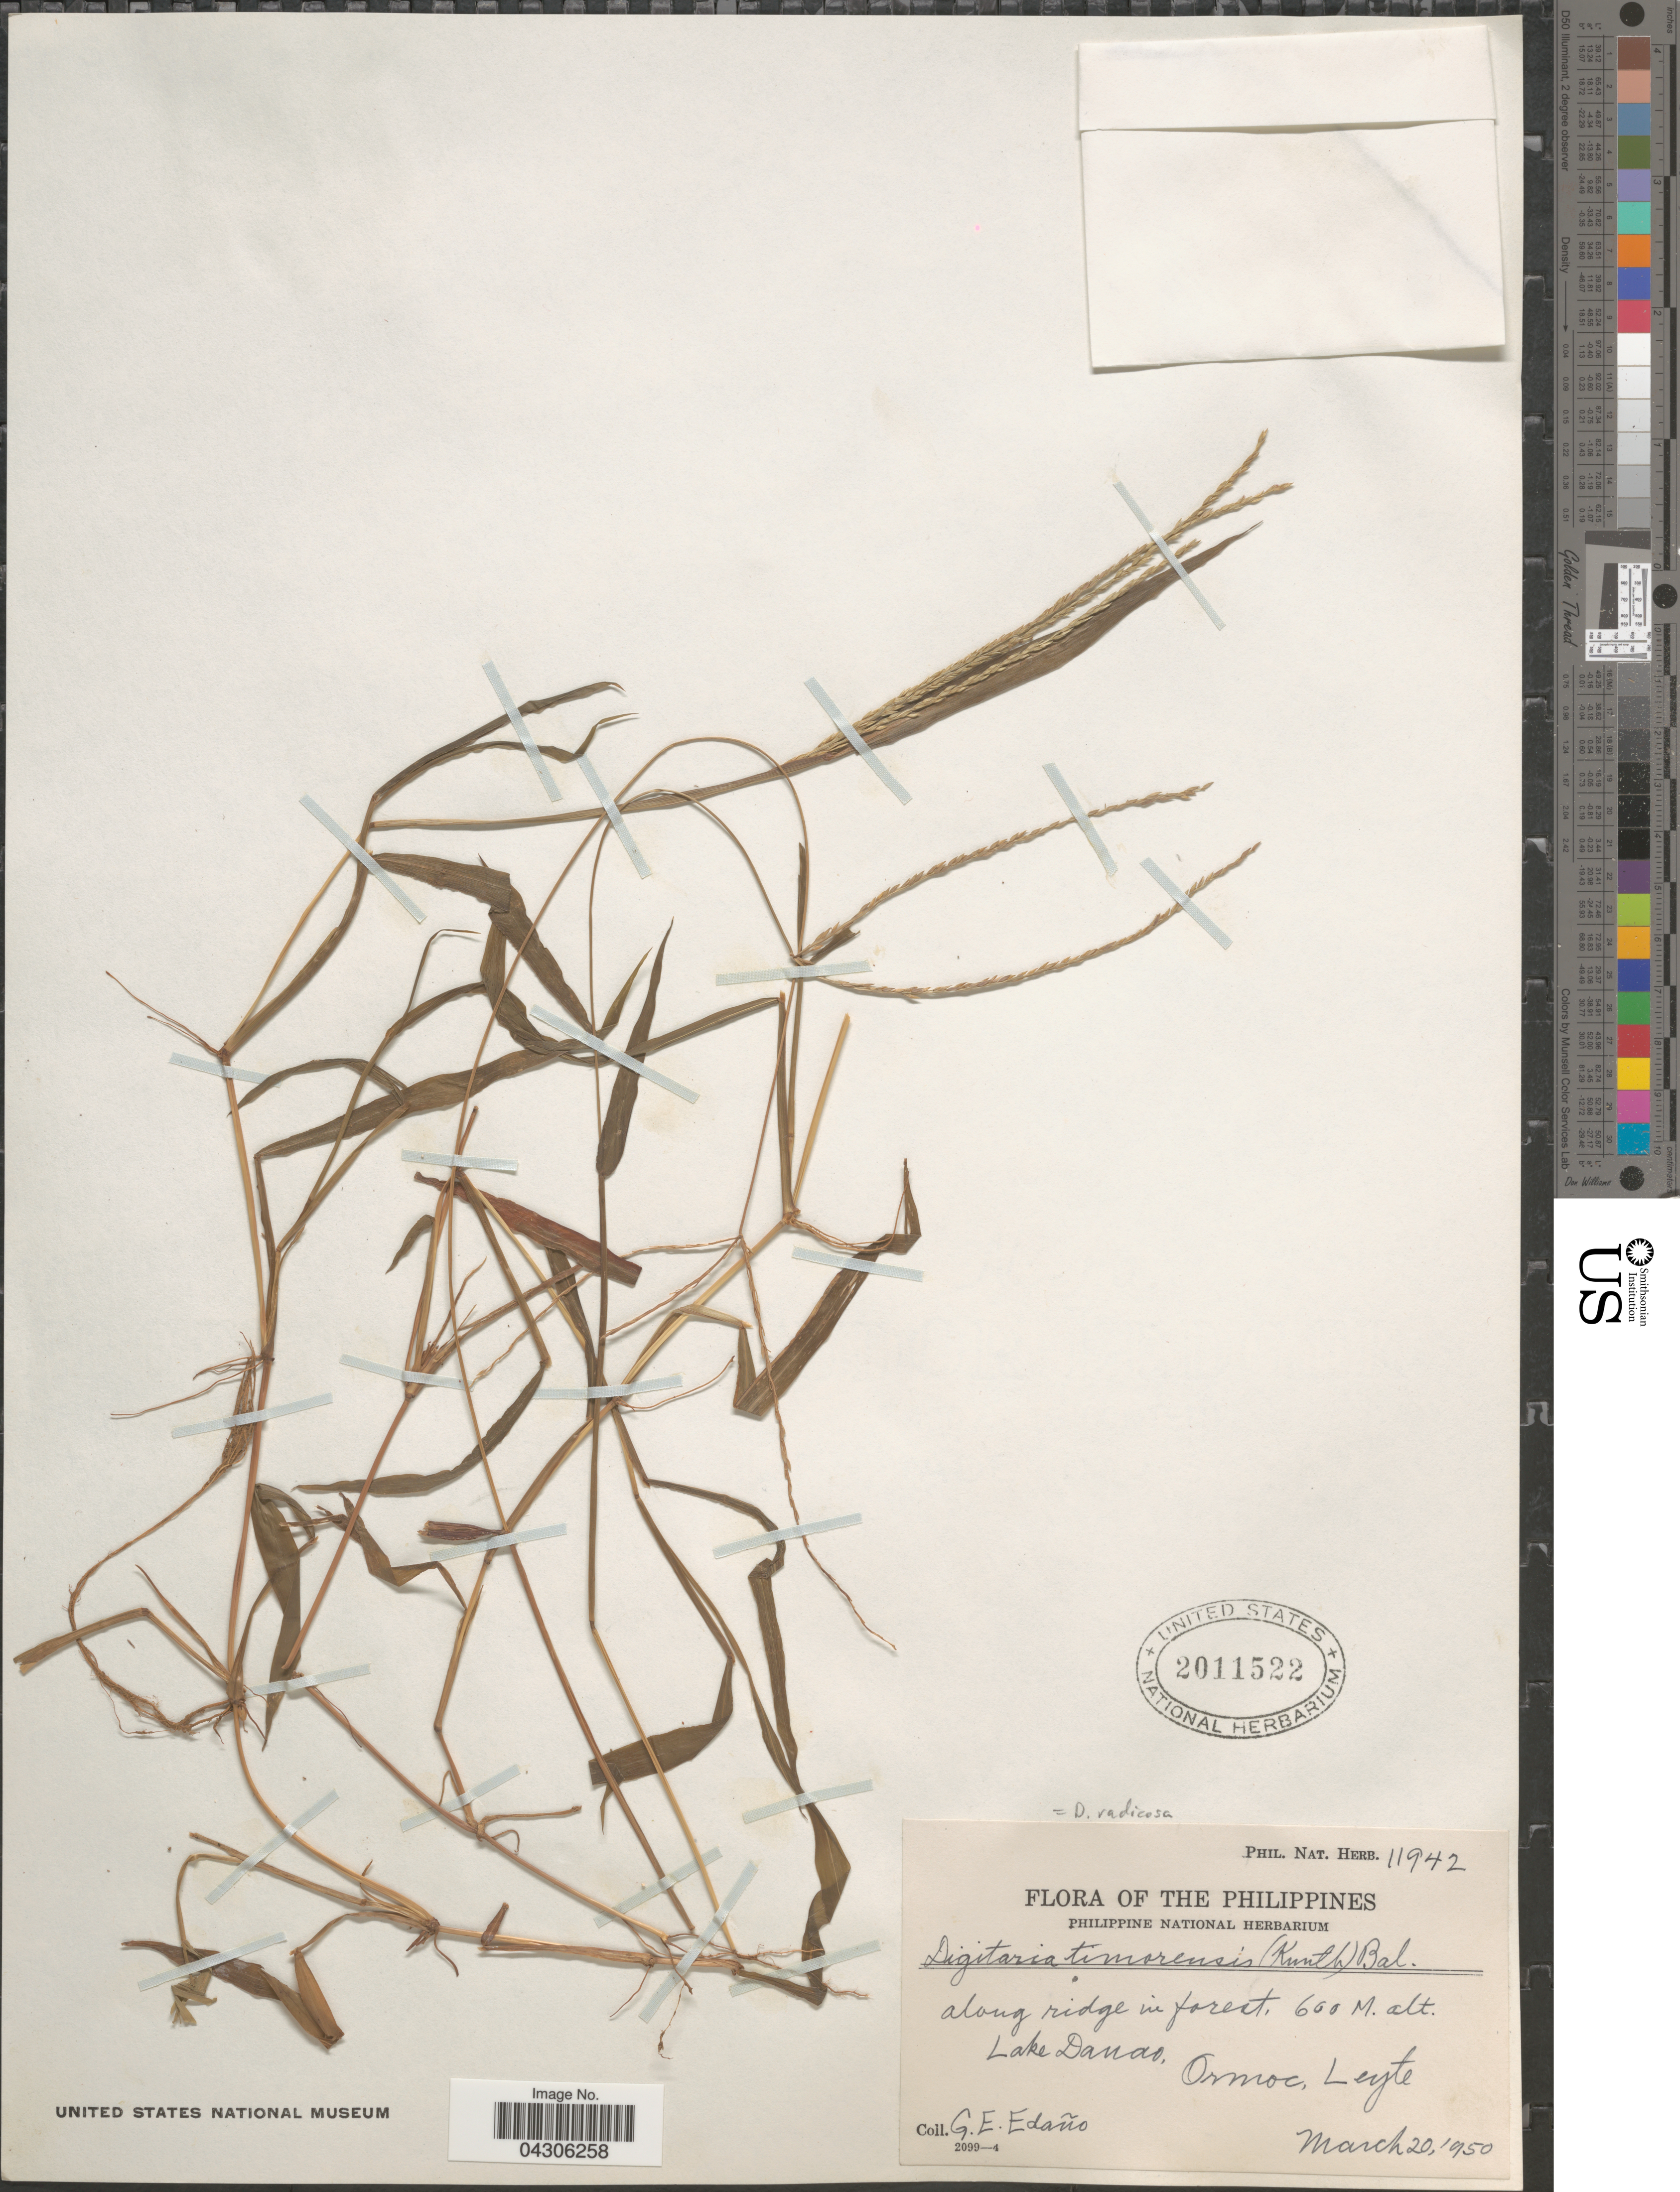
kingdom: Plantae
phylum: Tracheophyta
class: Liliopsida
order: Poales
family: Poaceae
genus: Digitaria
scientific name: Digitaria radicosa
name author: (J. Presl) Miq.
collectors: G. E. Edaño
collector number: Phil. Nat. Herb. 11942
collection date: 1950-03-20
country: Philippines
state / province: Eastern Visayas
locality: Along ridge in forest. Lake Danao, Ormoc, Leyte.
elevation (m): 600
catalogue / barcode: US 2011522